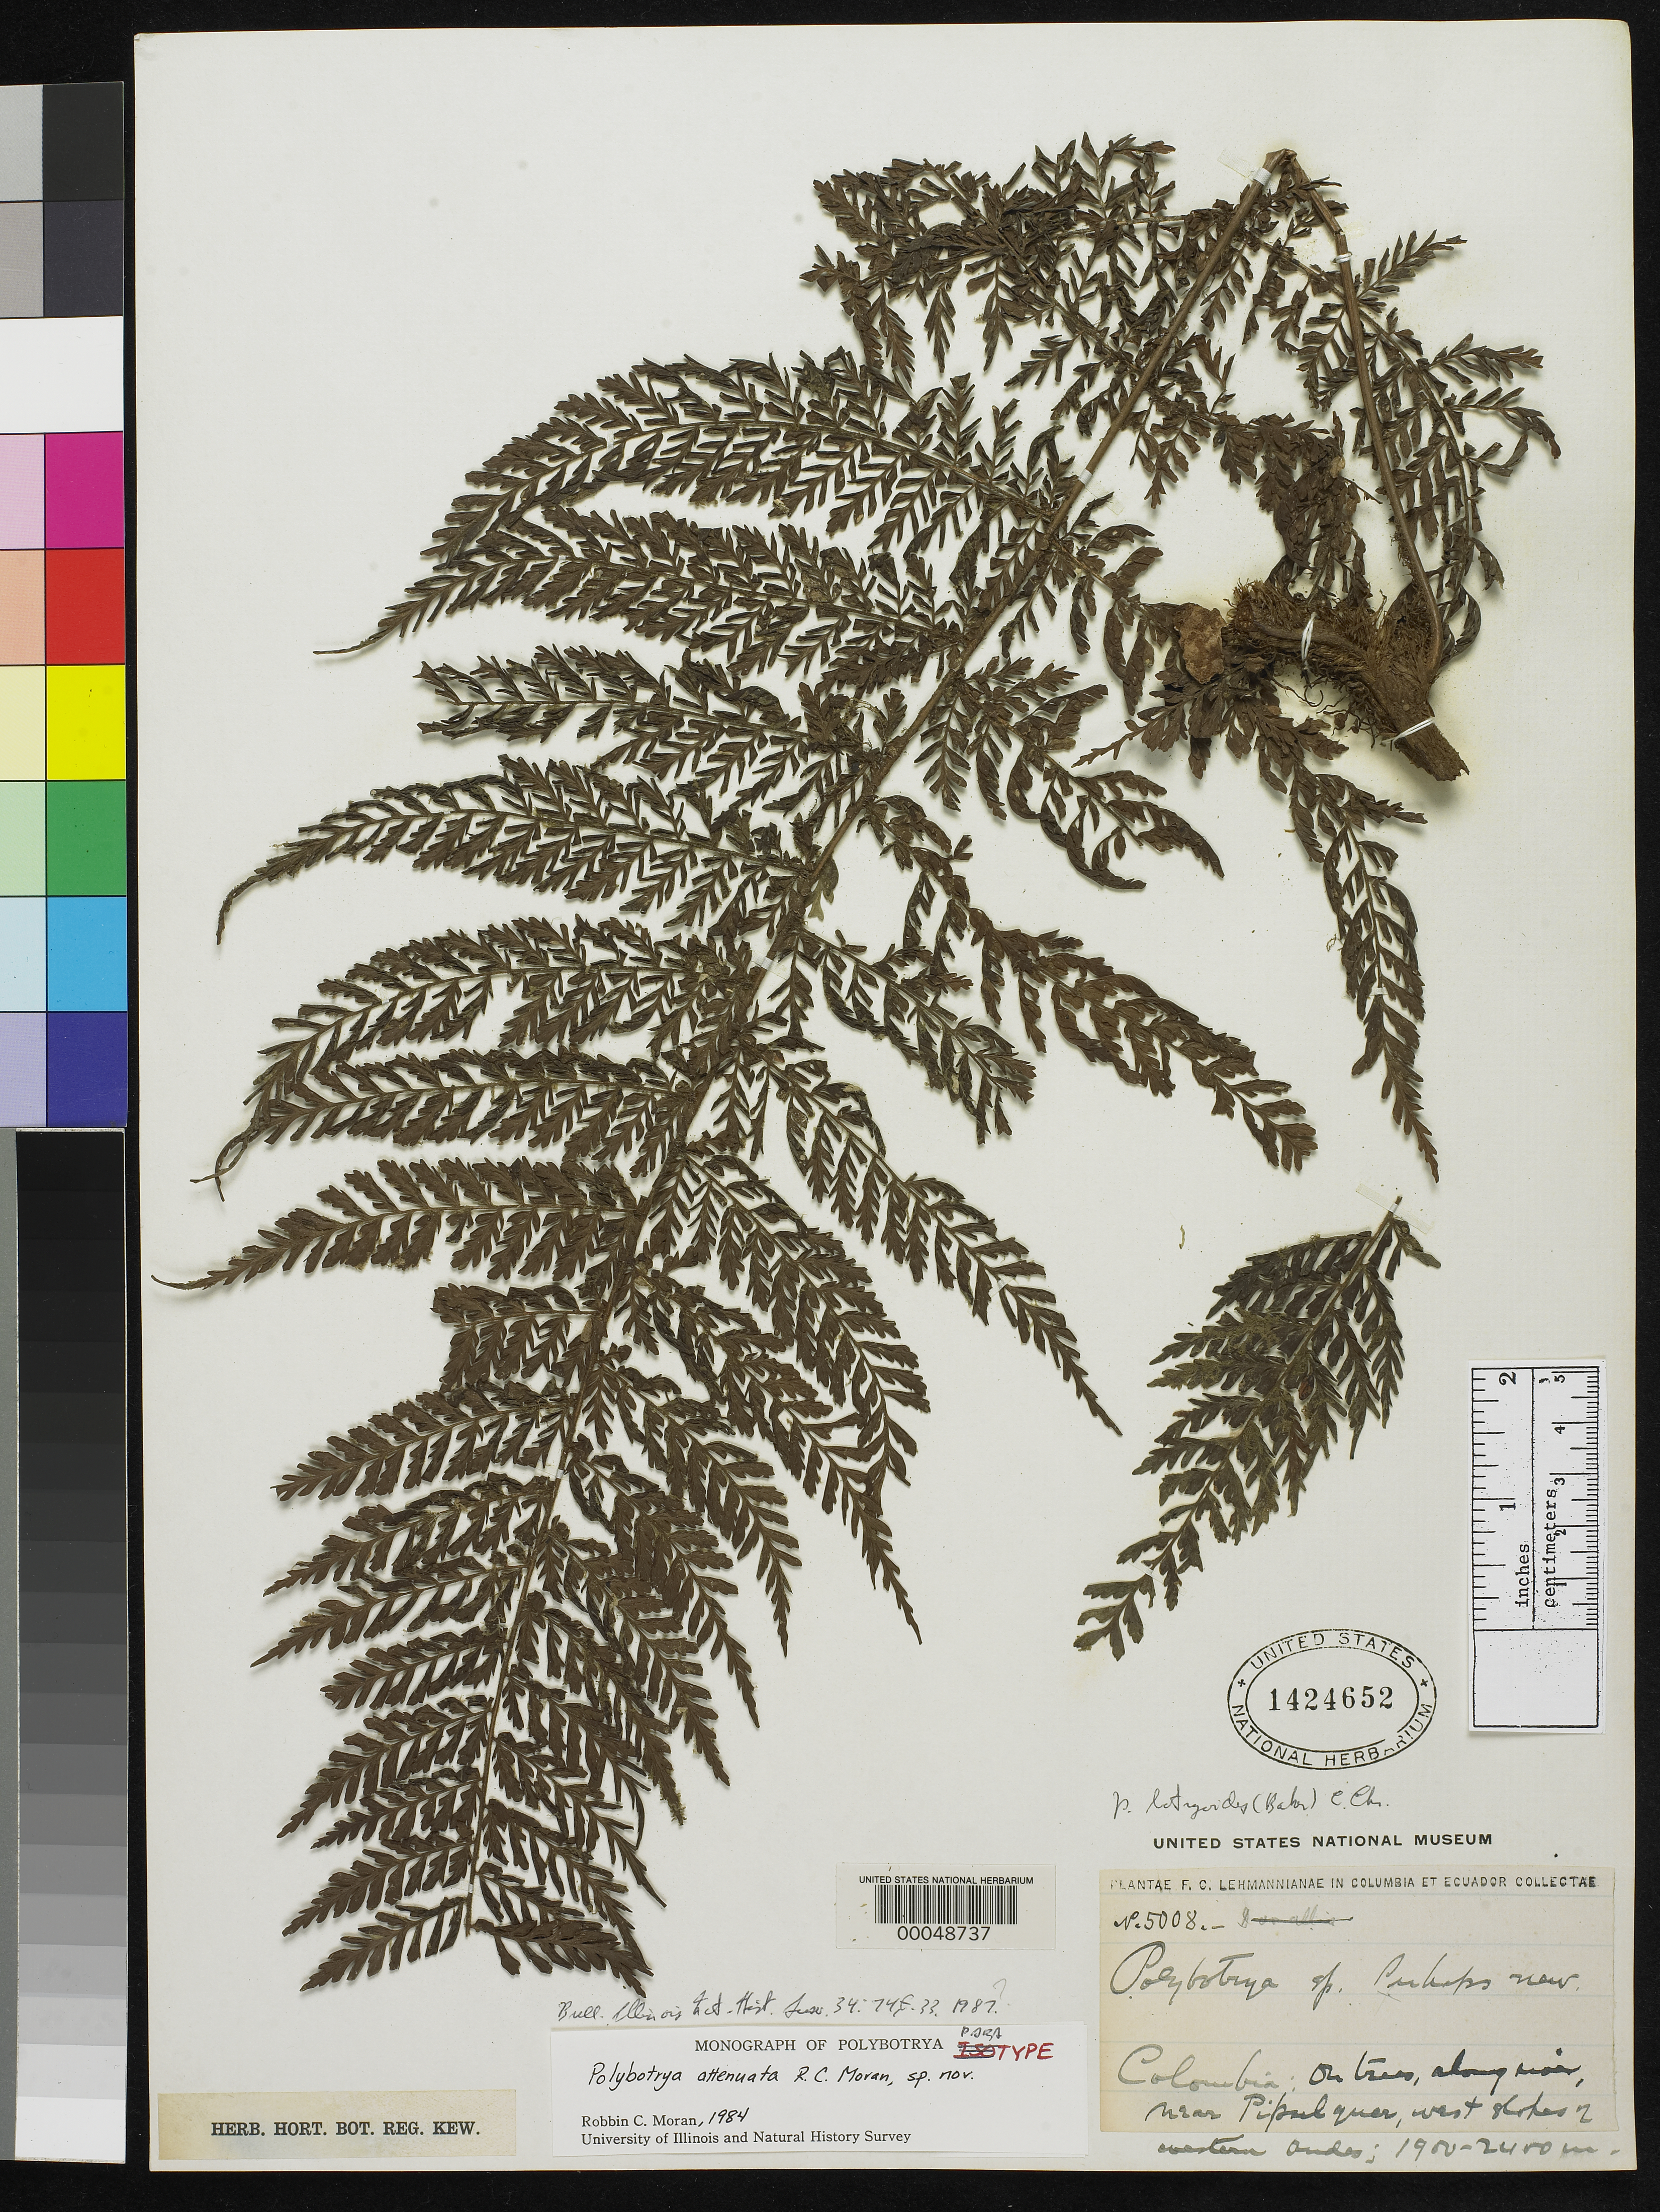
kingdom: Plantae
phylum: Tracheophyta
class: Polypodiopsida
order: Polypodiales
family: Dryopteridaceae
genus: Polybotrya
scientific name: Polybotrya attentuata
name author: R.C. Moran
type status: Paratype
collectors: F. C. Lehmann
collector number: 5008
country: Colombia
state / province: Nariño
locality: W slopes of western Andes, along Rio Pipulquer.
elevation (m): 1900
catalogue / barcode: US 1424652